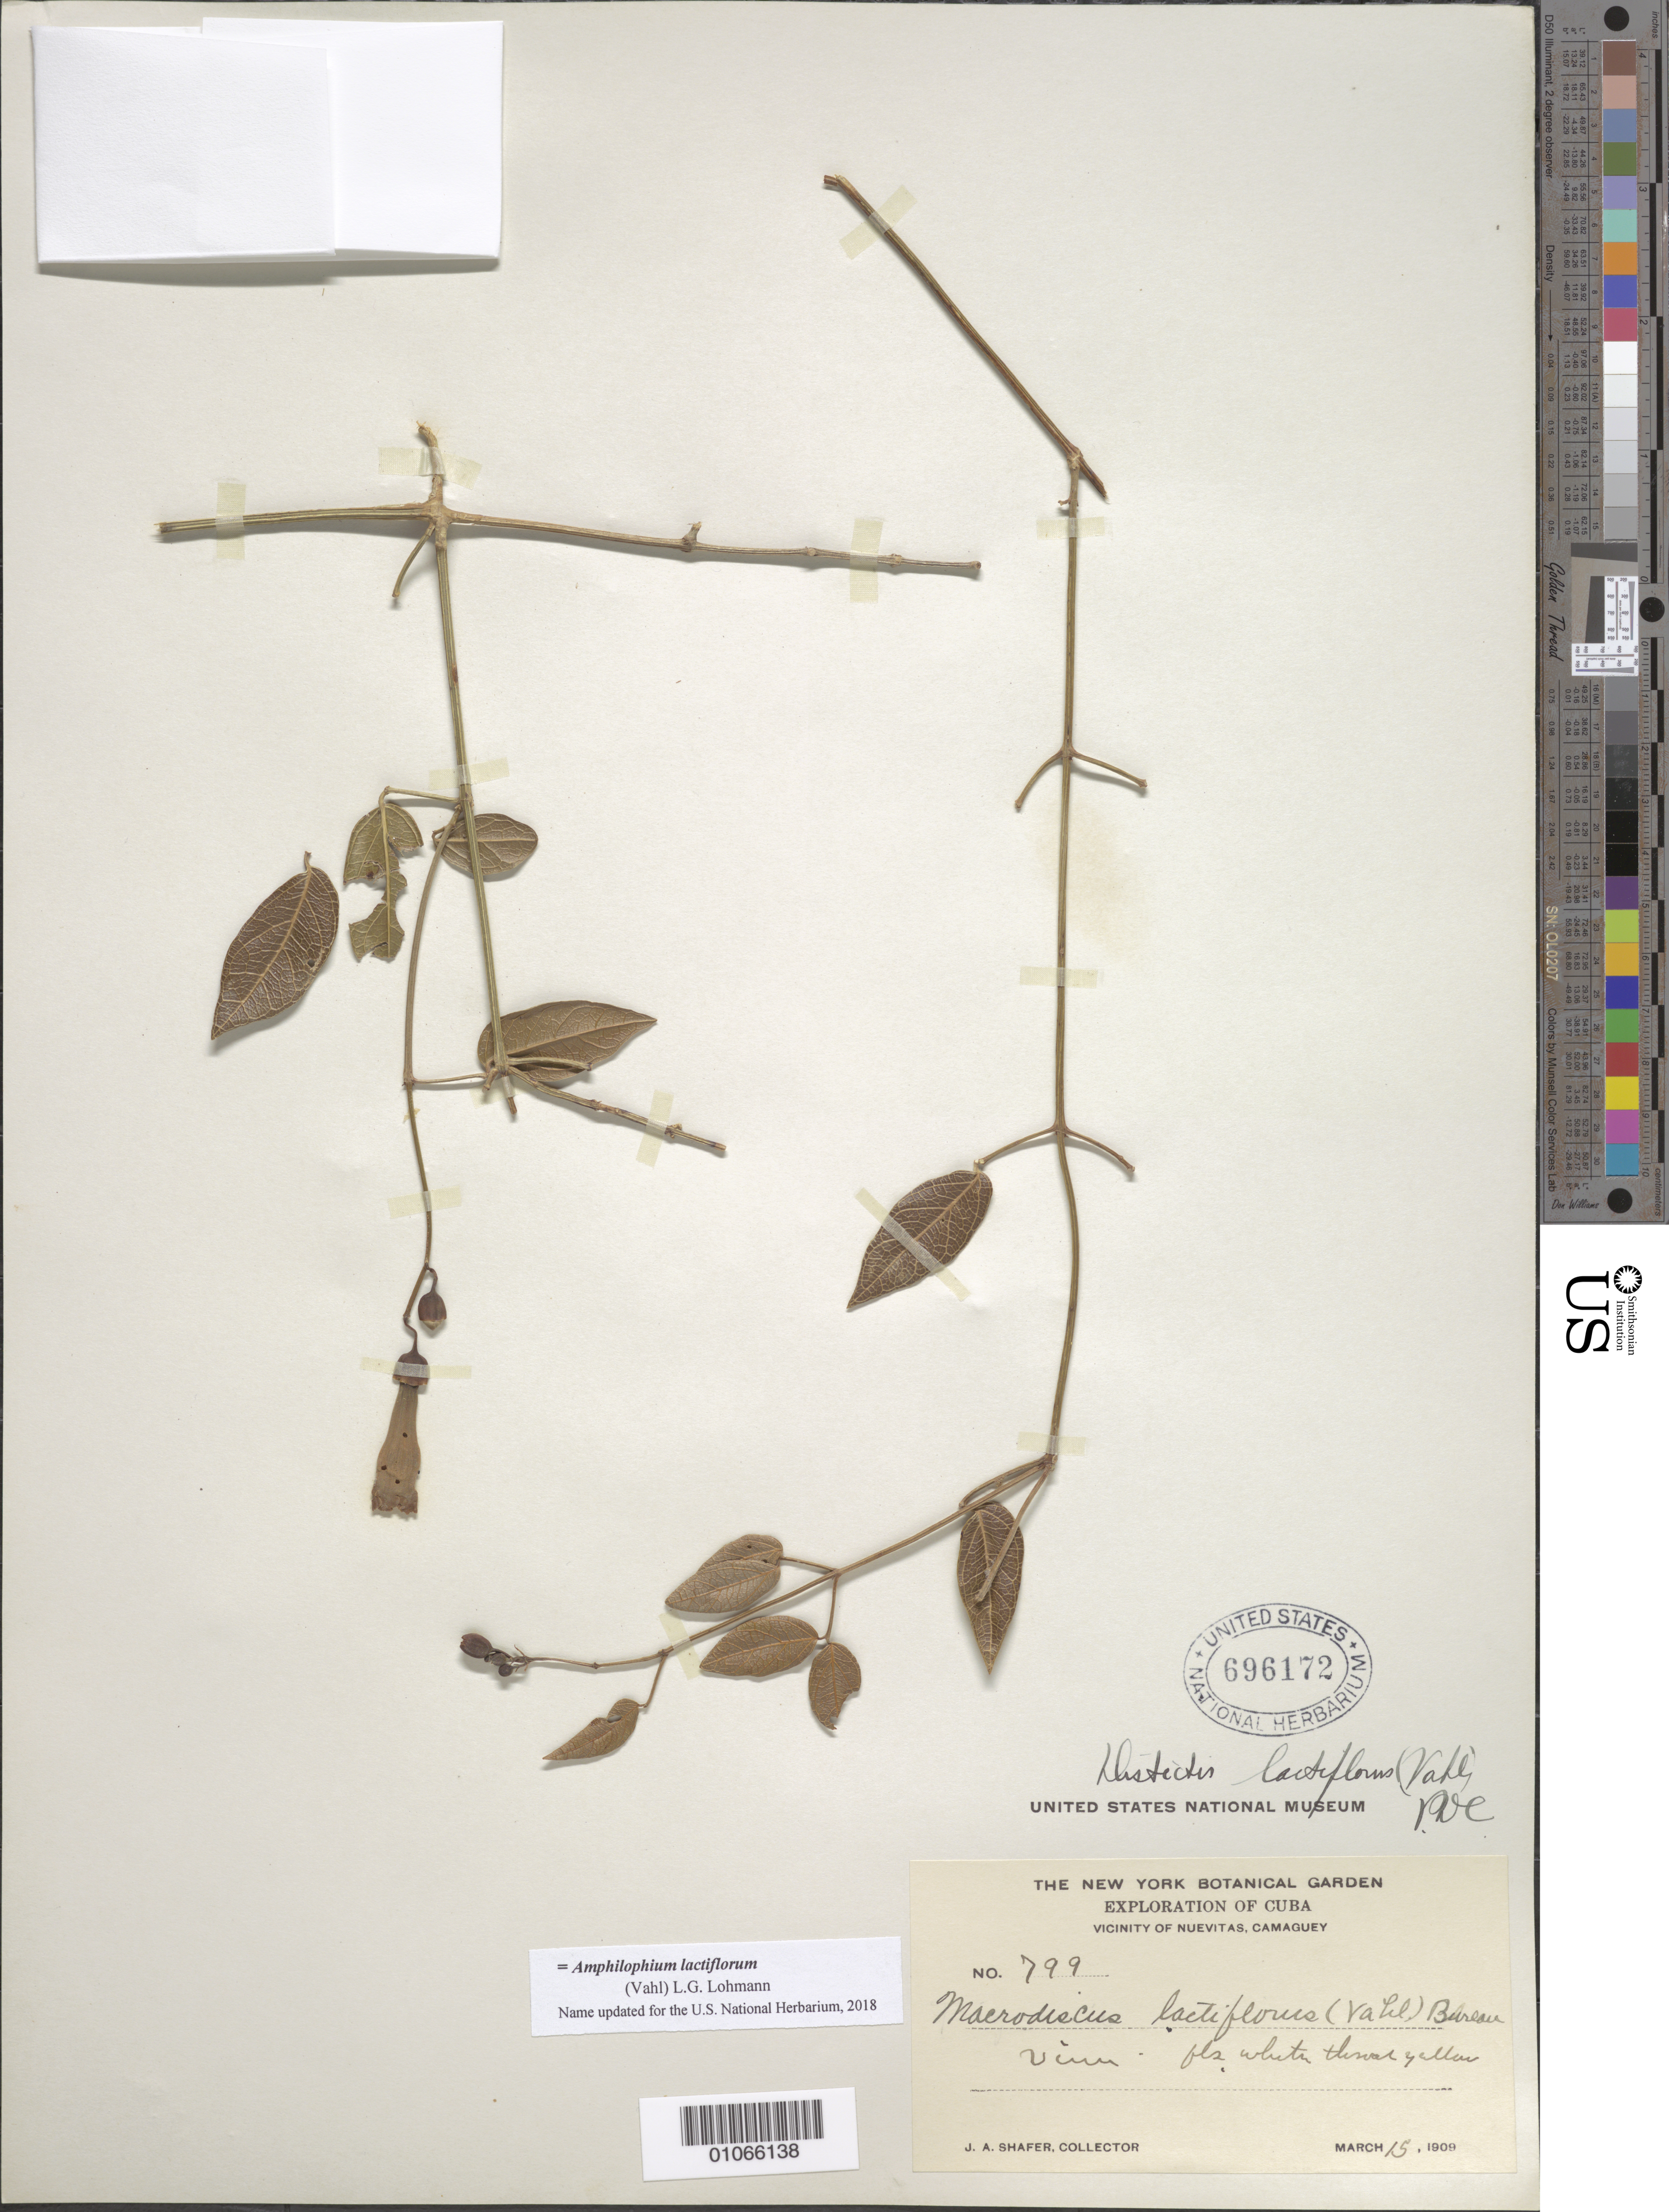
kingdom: Plantae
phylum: Tracheophyta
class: Magnoliopsida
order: Lamiales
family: Bignoniaceae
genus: Amphilophium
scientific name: Amphilophium lactiflorum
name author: (Vahl) L.G. Lohmann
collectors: J. A. Shafer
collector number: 799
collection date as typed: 15 Mar 1909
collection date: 1909-03-15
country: Cuba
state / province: Camagüey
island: Cuba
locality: Vicinity of Nuevitas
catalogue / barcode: US 696172